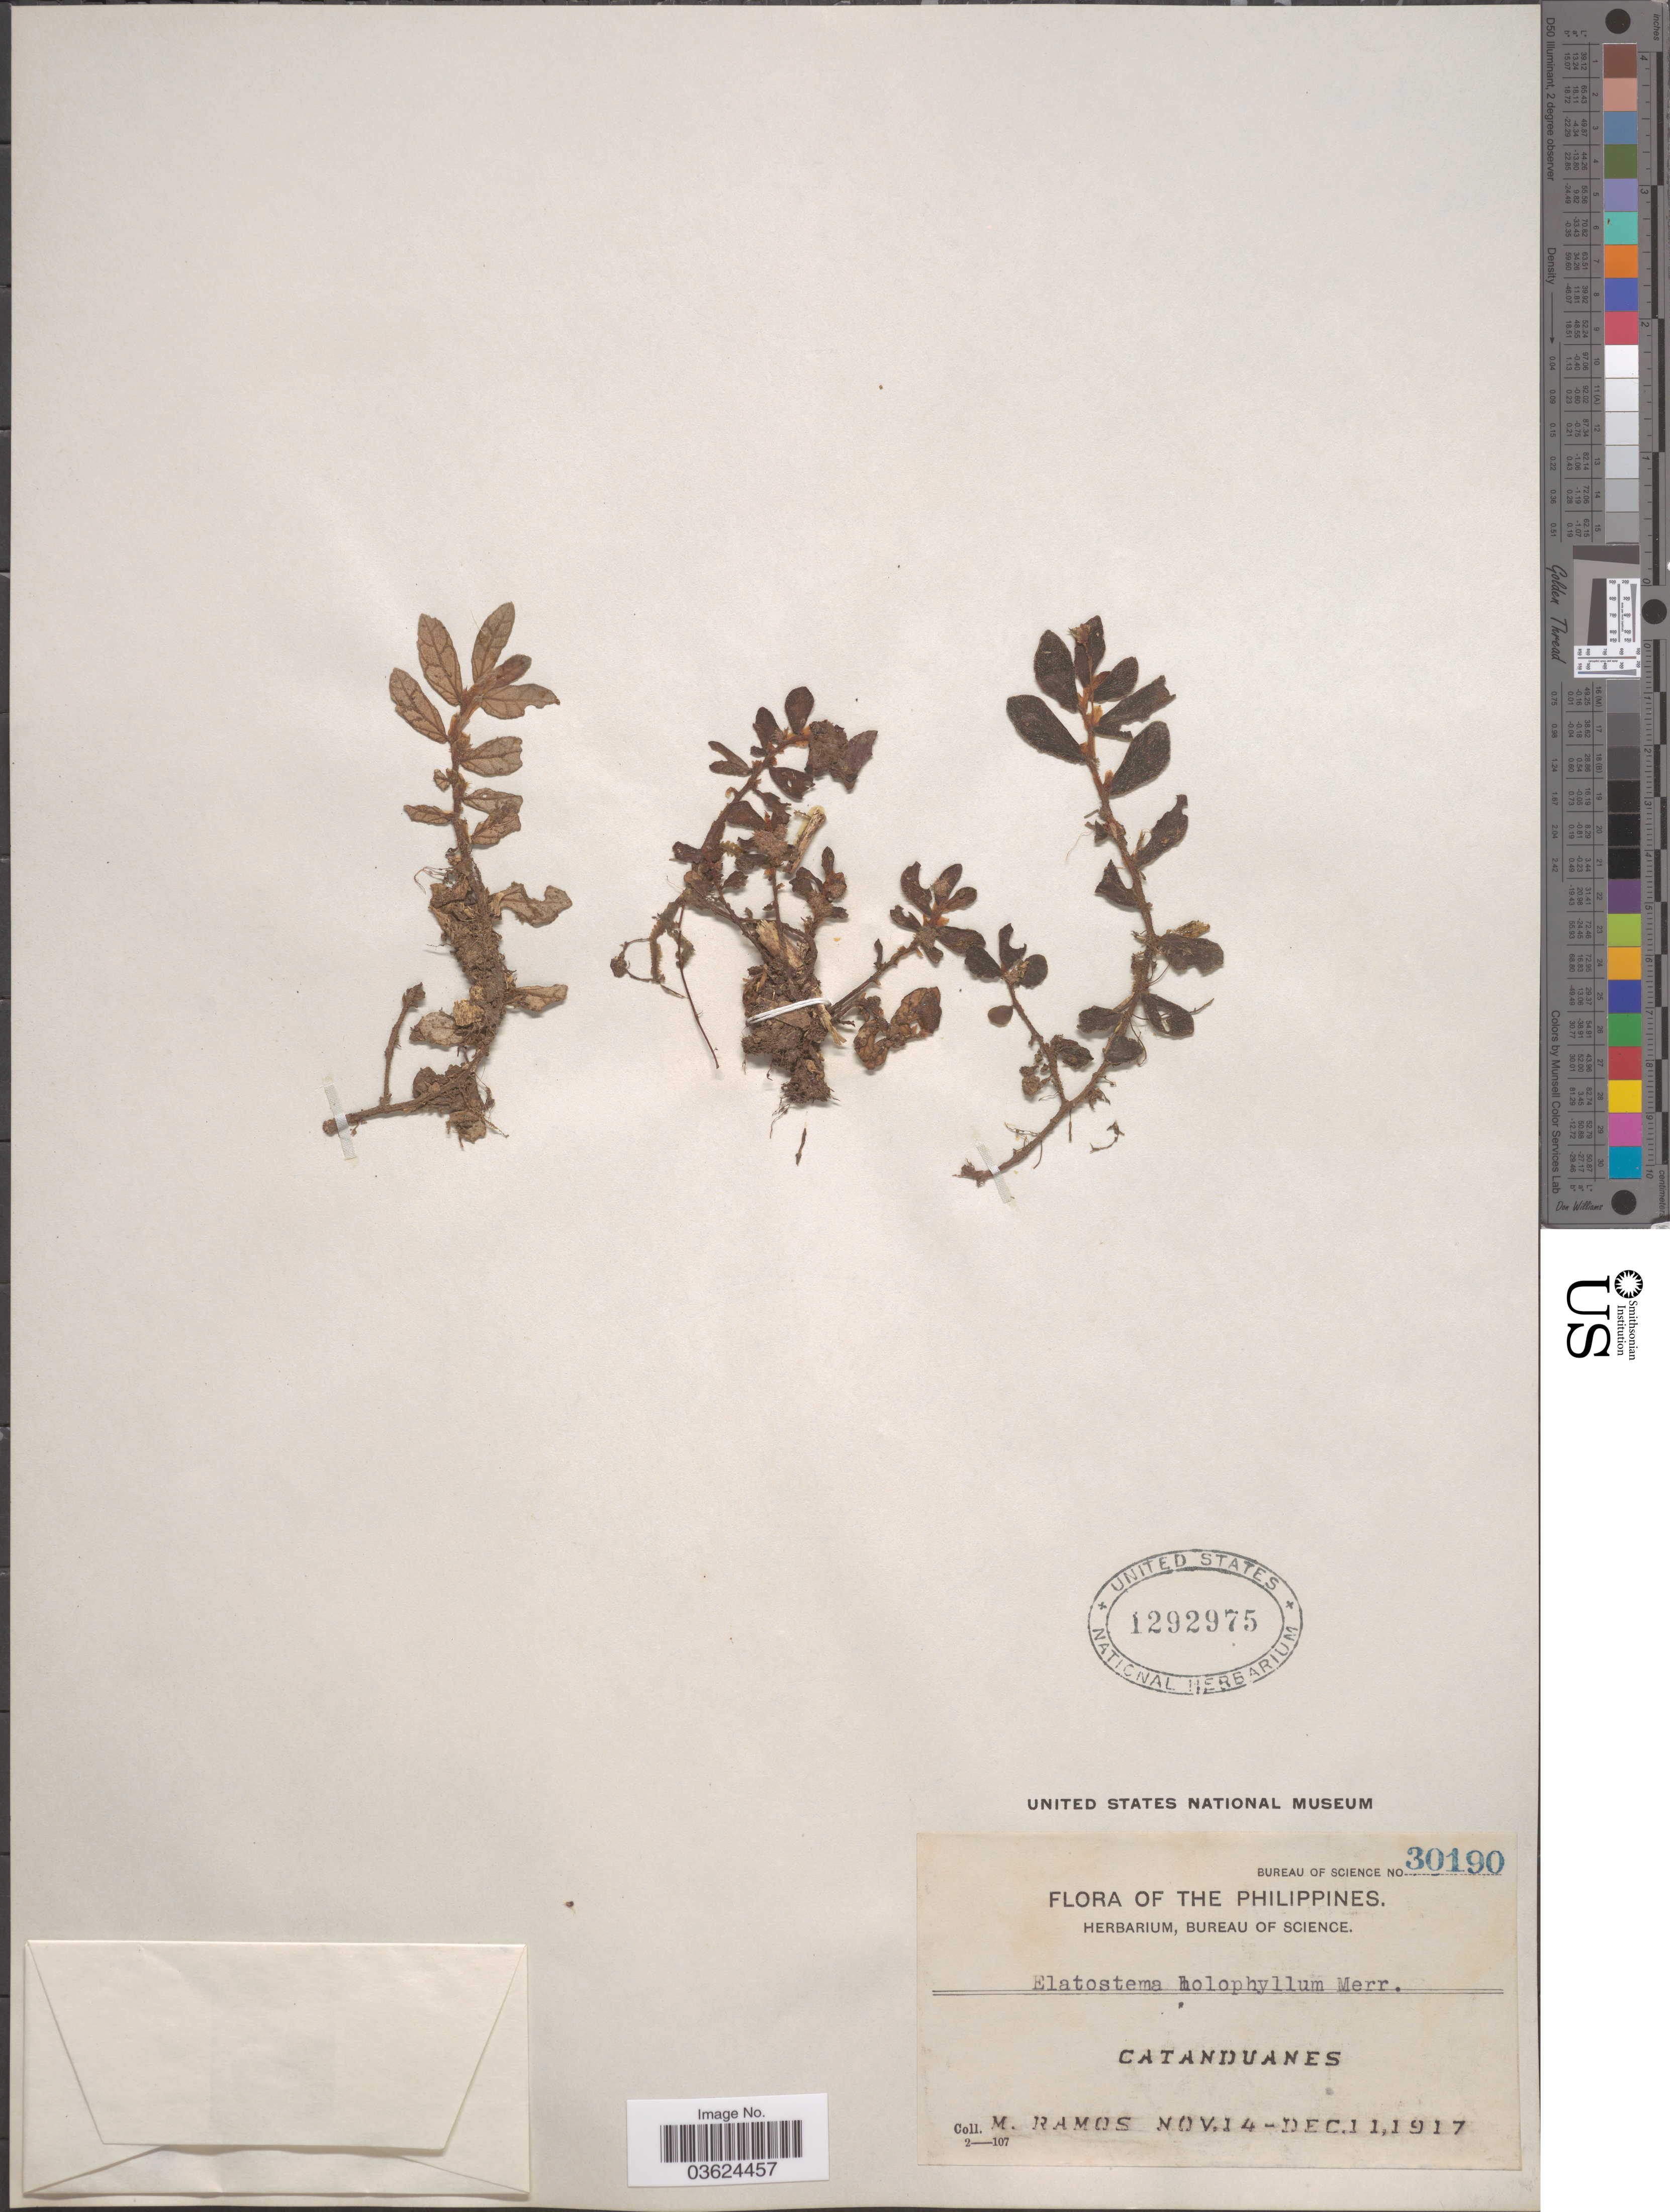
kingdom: Plantae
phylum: Tracheophyta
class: Magnoliopsida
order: Rosales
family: Urticaceae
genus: Elatostema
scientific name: Elatostema halophyllum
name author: Merr.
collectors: M. Ramos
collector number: Bureau of Science 30190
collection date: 1917-11-14/1917-12-11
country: Philippines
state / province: Bicol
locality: Catanduanes.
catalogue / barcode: US 1292975